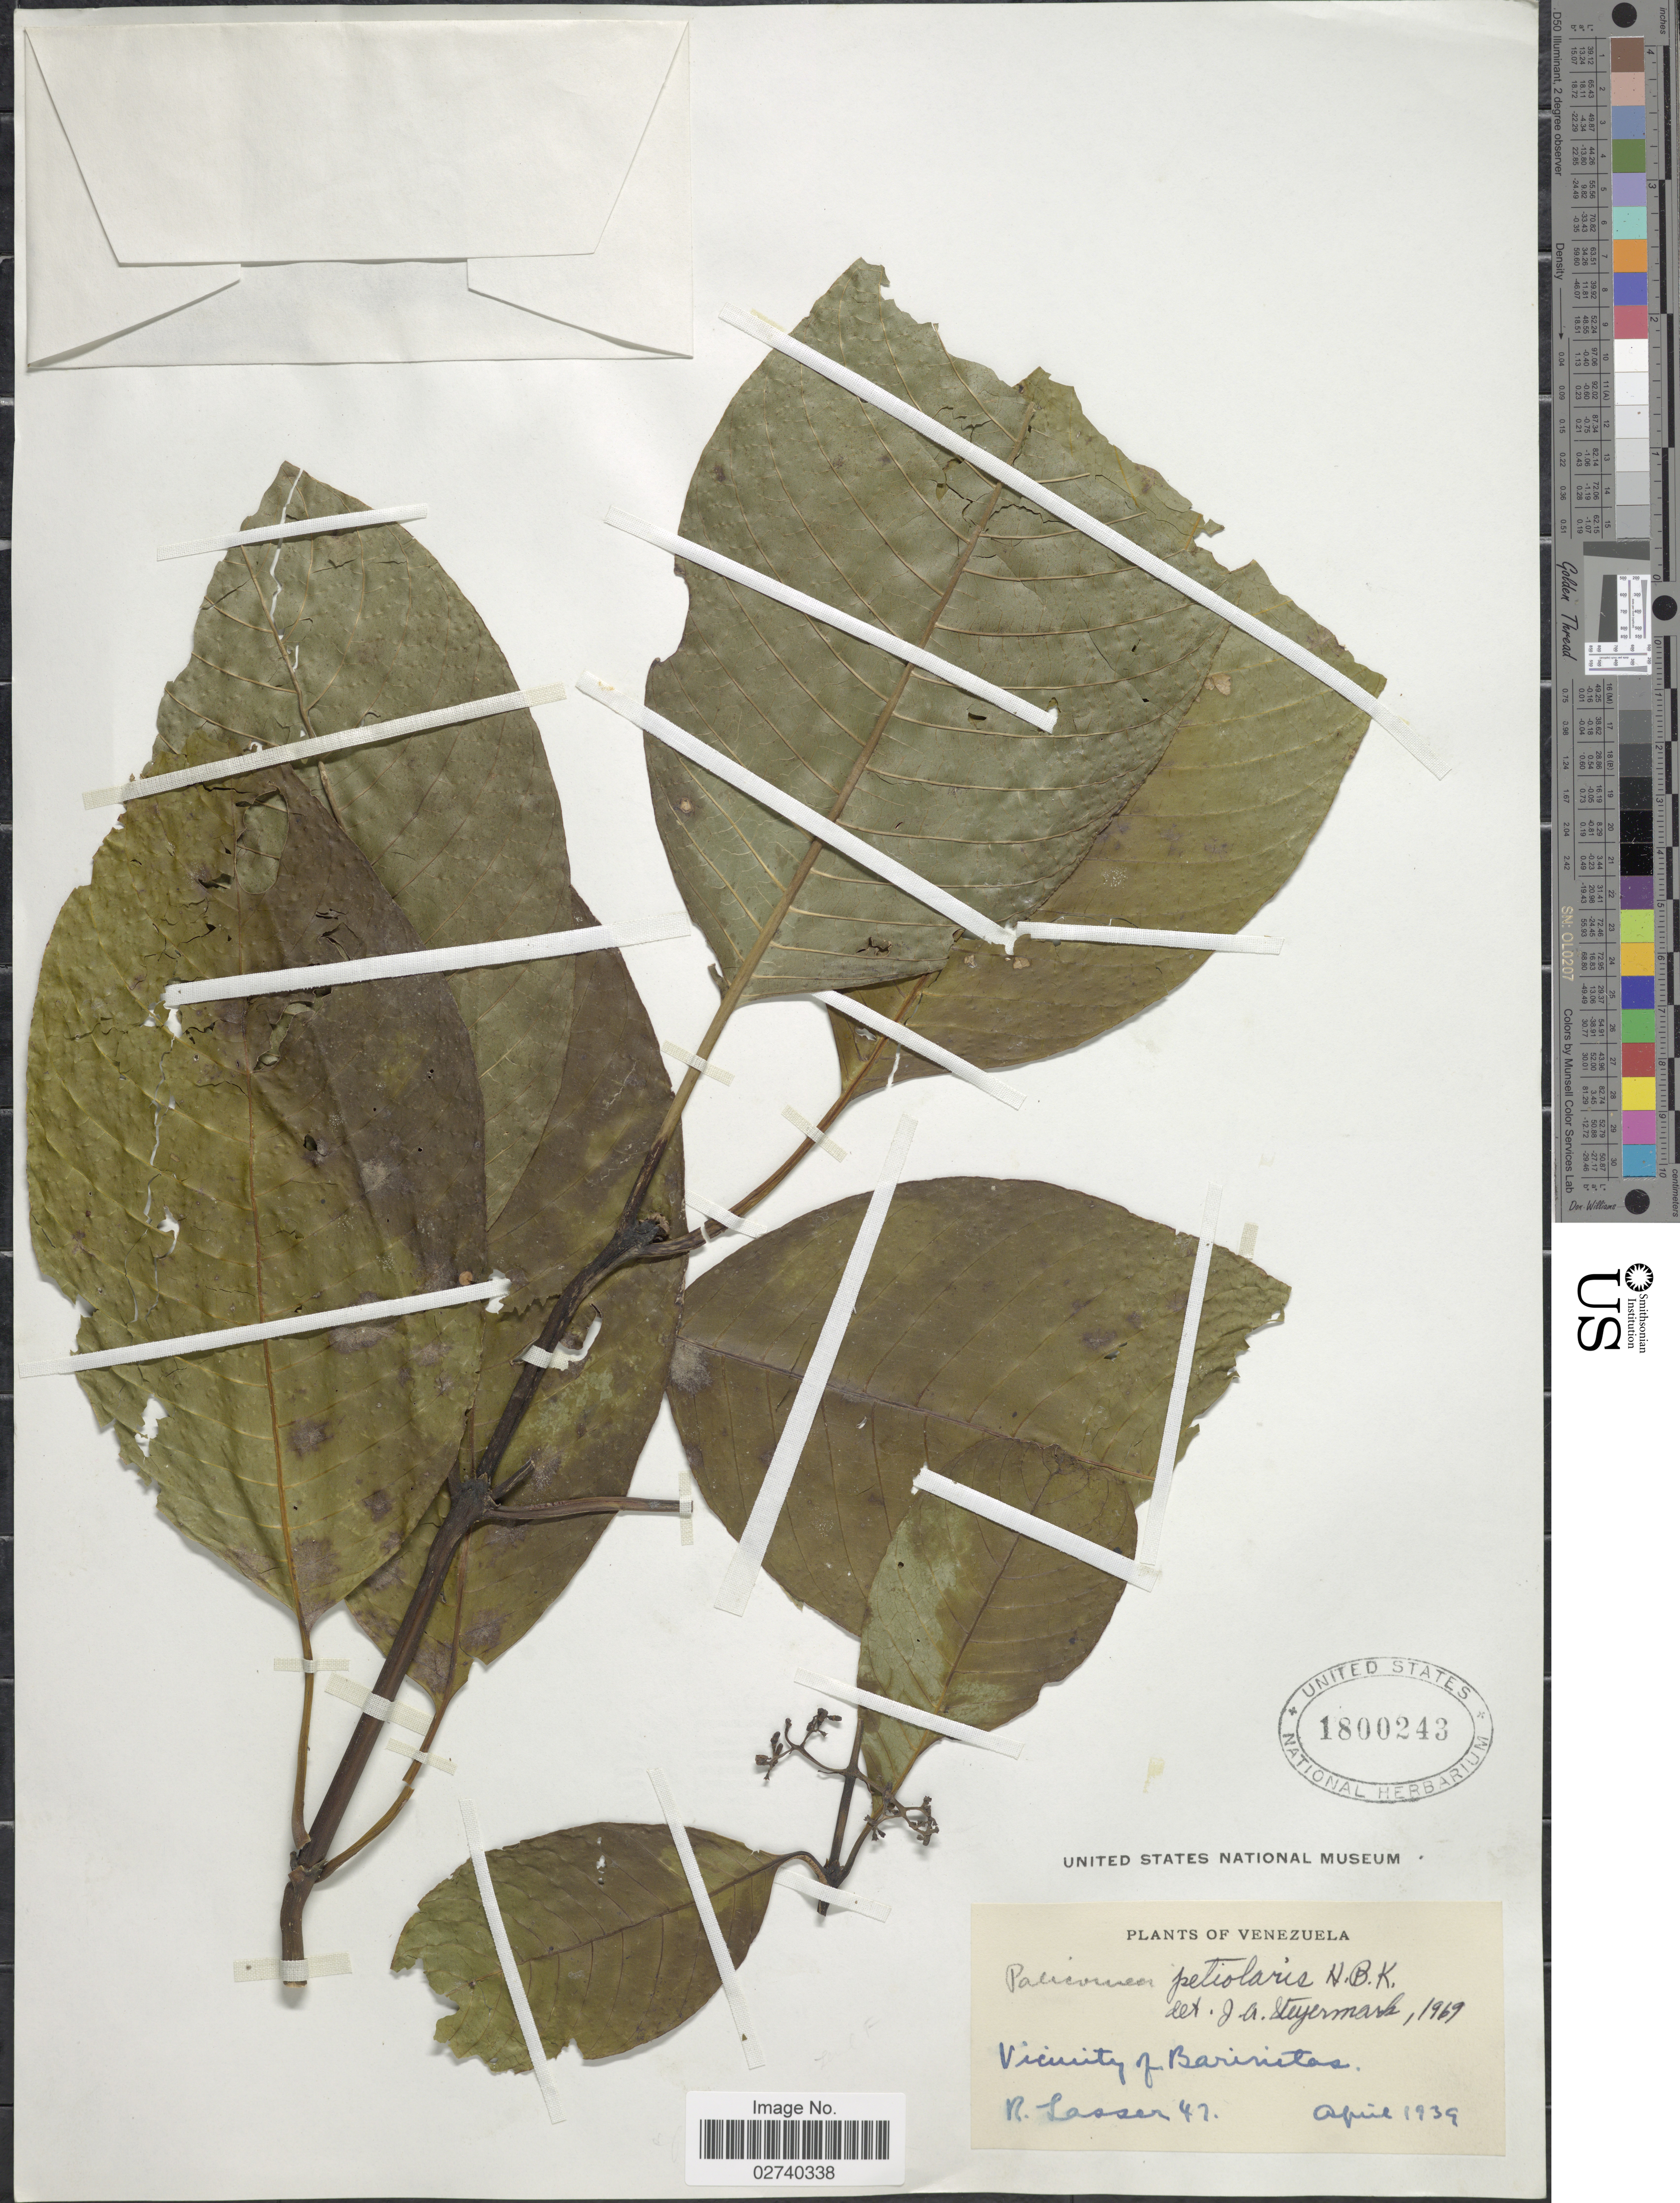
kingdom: Plantae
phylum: Tracheophyta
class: Magnoliopsida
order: Gentianales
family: Rubiaceae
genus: Palicourea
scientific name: Palicourea petiolaris Kunth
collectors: R. Lasser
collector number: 47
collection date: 1939-04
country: Venezuela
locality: Vicinity of Barinitas.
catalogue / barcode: US 1800243